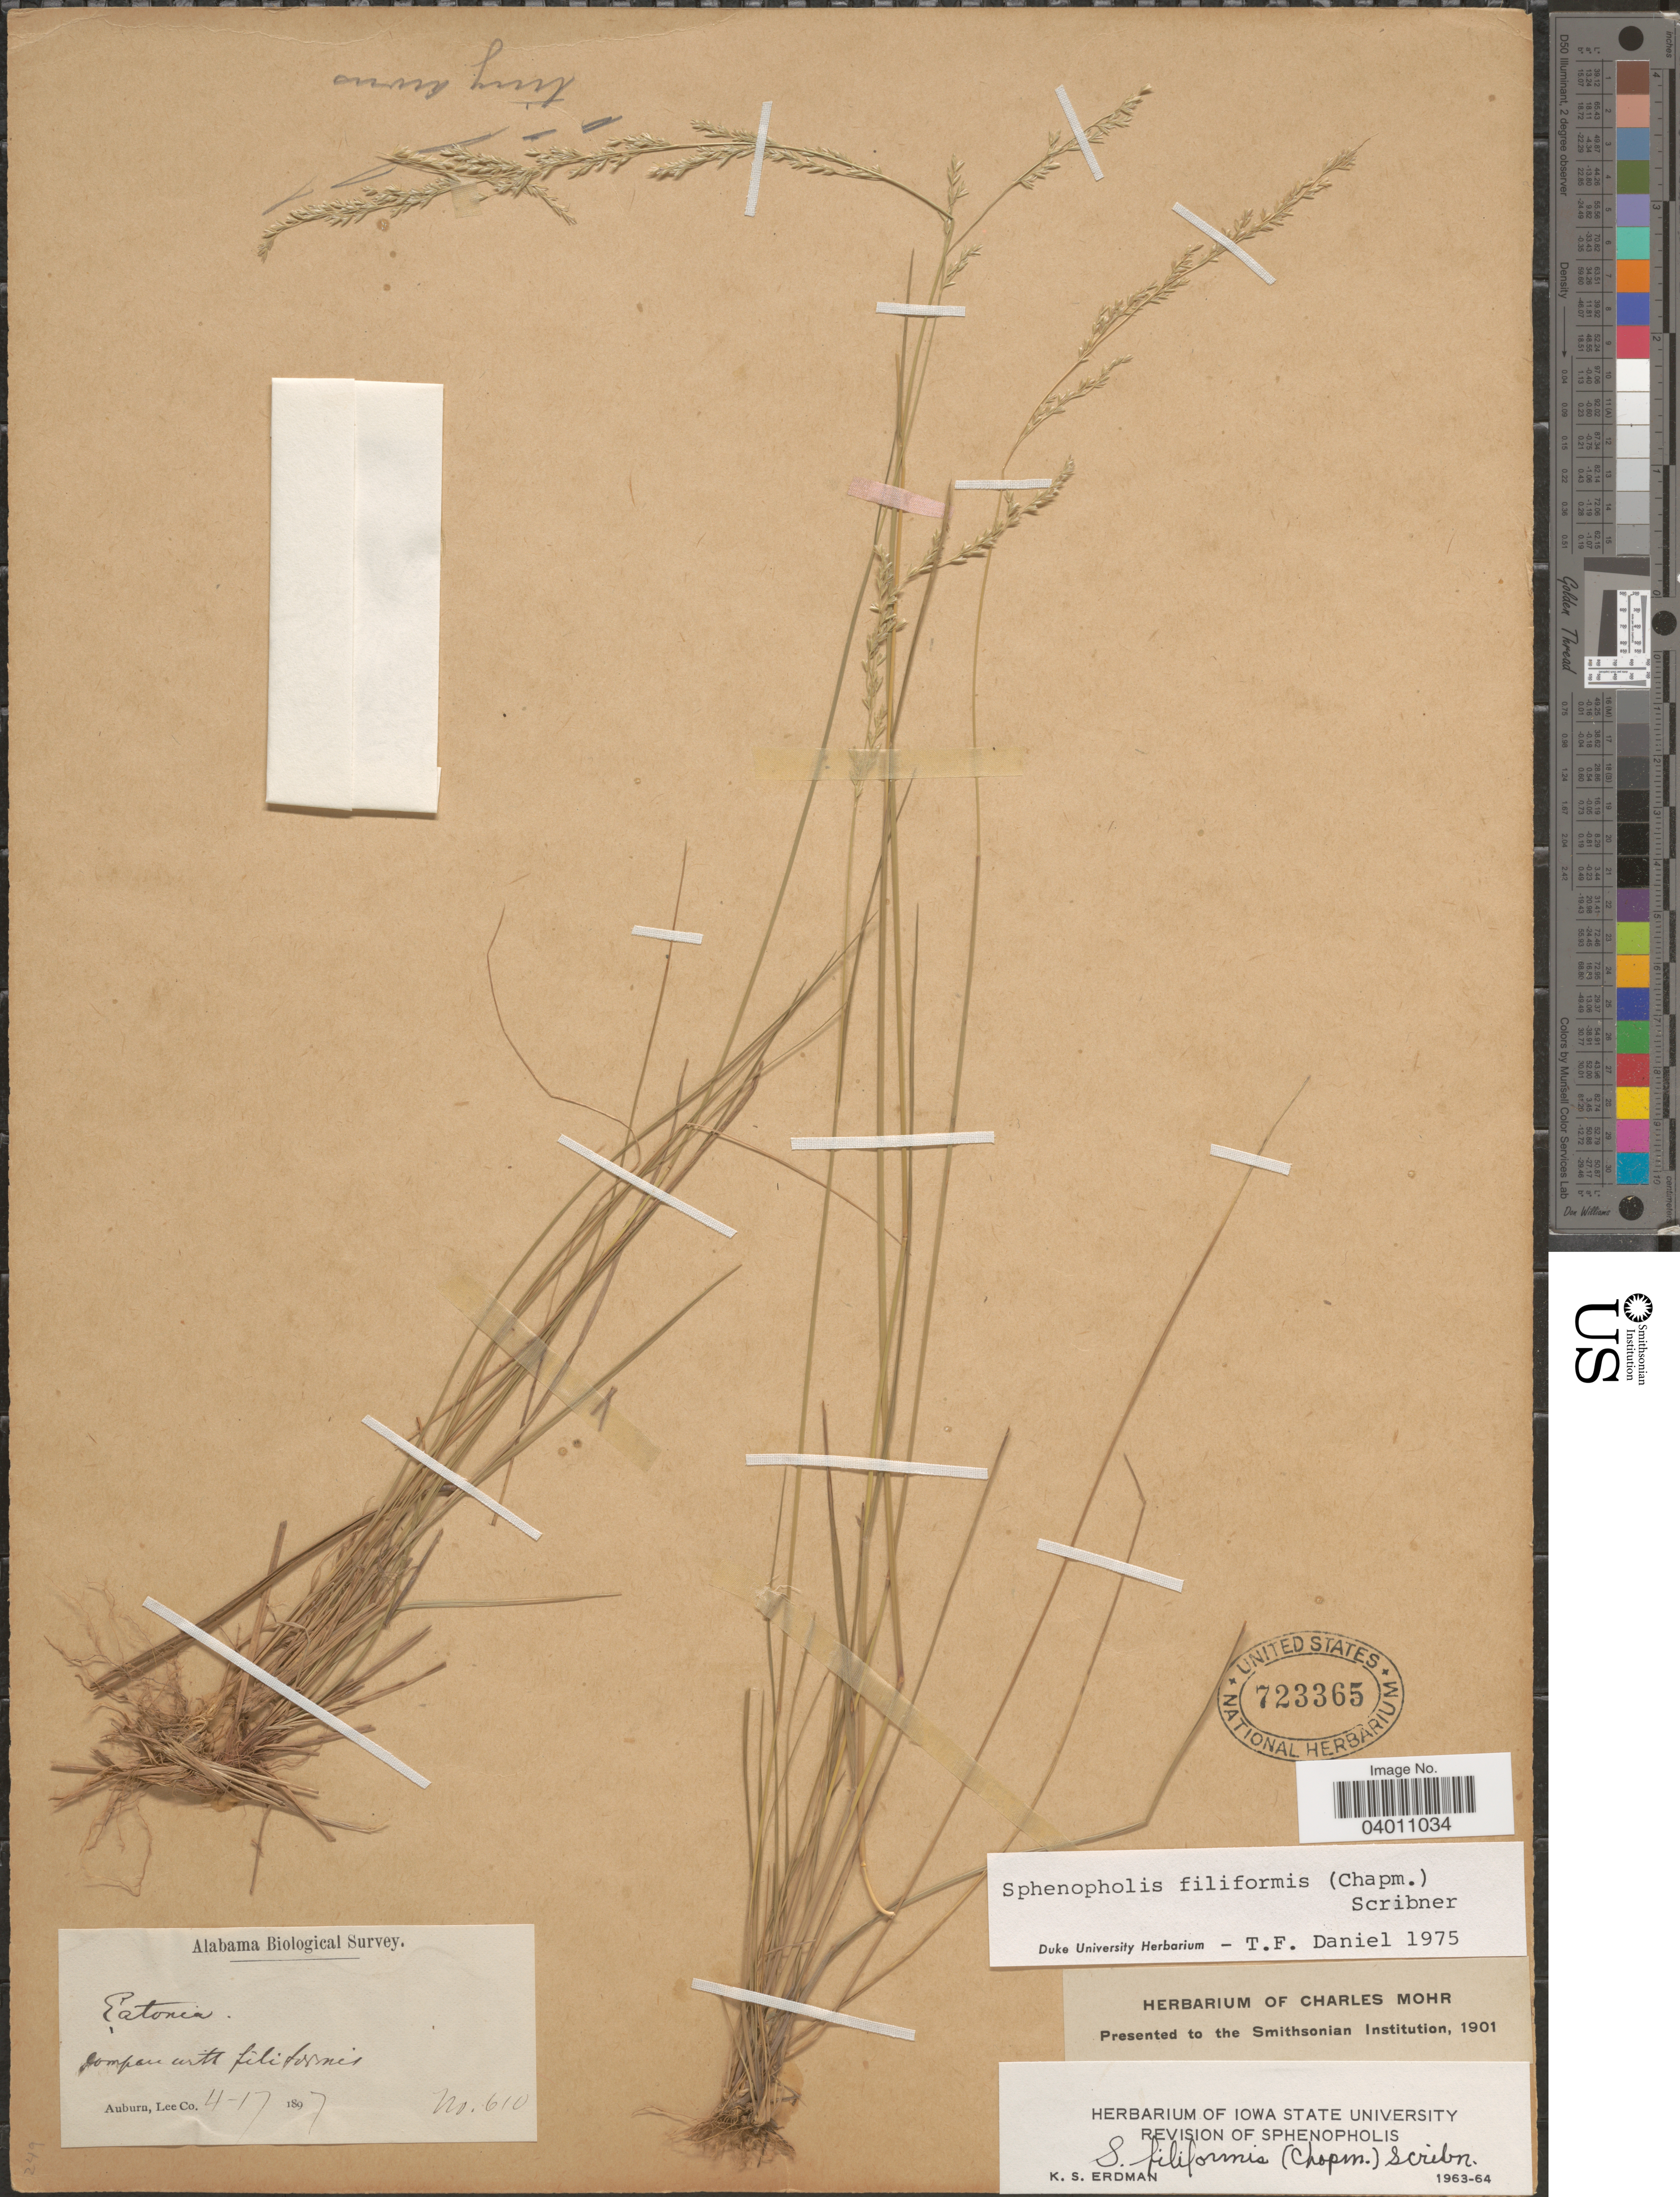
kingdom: Plantae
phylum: Tracheophyta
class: Liliopsida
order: Poales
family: Poaceae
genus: Sphenopholis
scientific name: Sphenopholis filiformis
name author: (Chapm.) Scribn.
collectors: ex herb. Charles Mohr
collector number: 610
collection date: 1897-04-17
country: United States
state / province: Alabama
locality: Auburn, Lee Co.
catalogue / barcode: US 723365